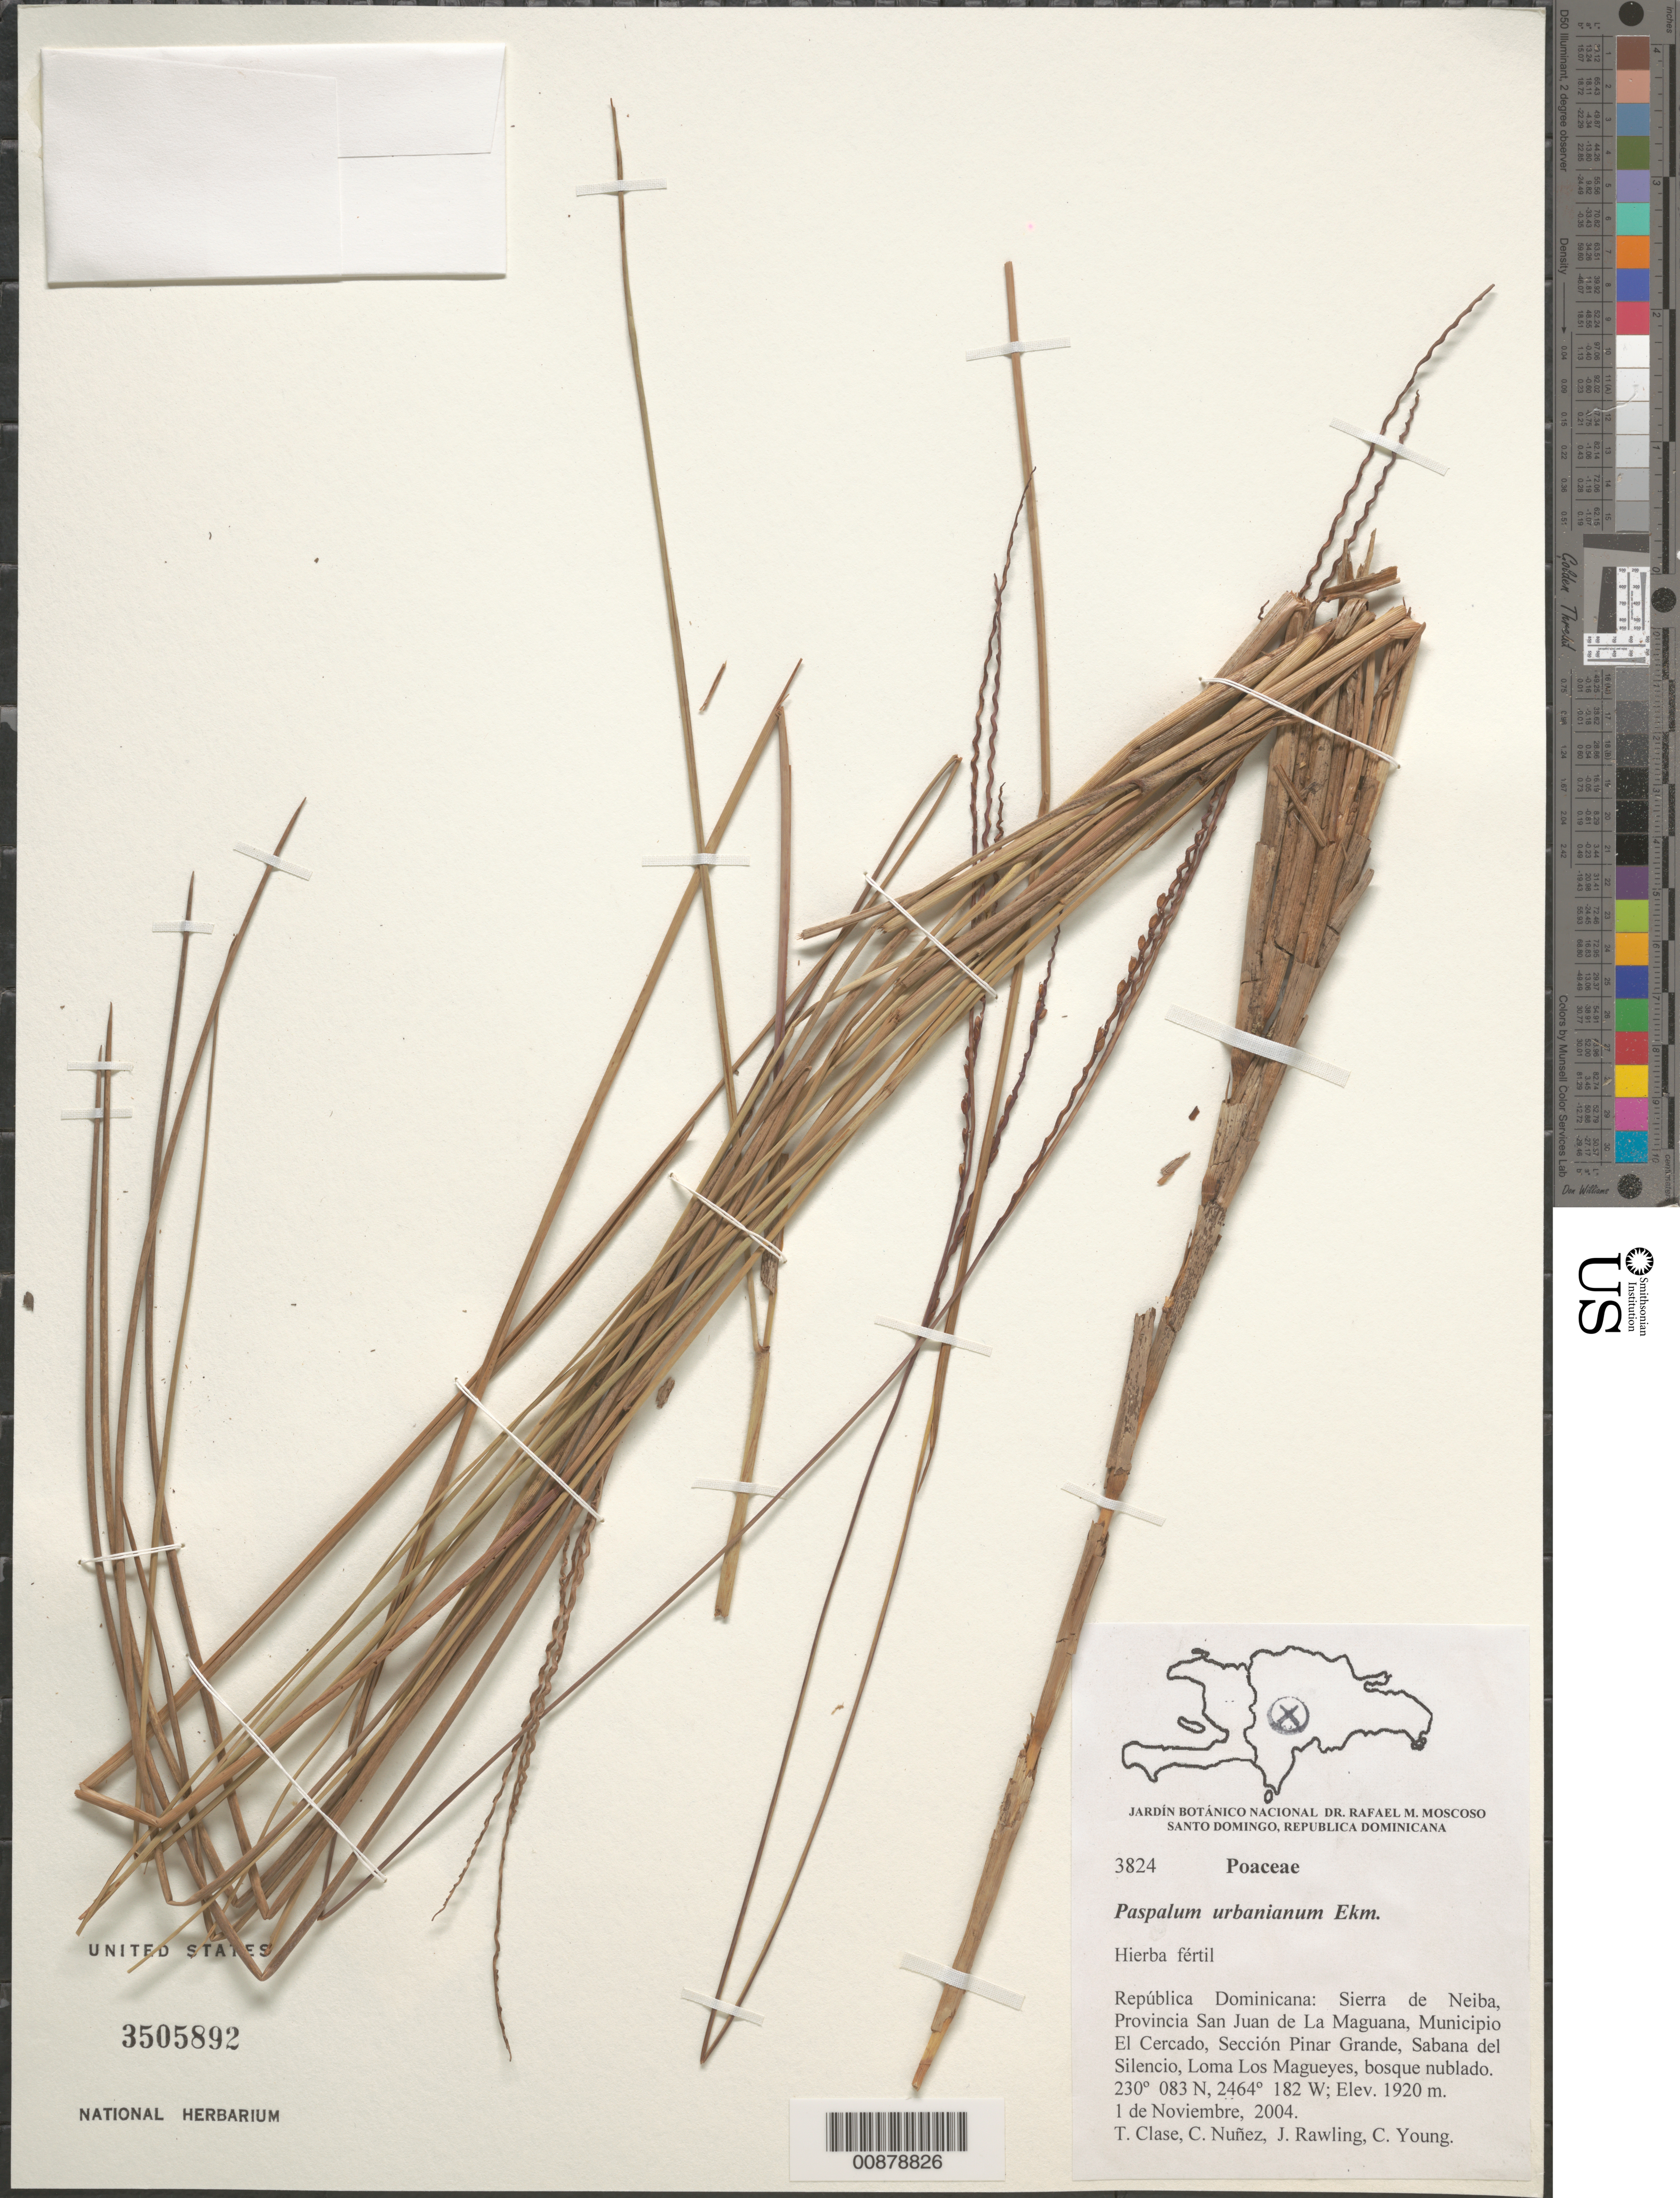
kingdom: Plantae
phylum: Tracheophyta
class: Liliopsida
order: Poales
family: Poaceae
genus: Paspalum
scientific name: Paspalum urbanianum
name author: Ekman ex Hitchc.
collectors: T. Clase, C. Nunez, J. Rawling & C. Young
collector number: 3824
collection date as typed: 01 Nov 2004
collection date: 2004-11-01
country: Dominican Republic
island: Hispaniola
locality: Sierra de Neiba, Prov. San Juan de La Maguana, Mun. El Cercado, Sección Pinar Grande Paraje La Navaja, Sabana del Silencio, Loma Los Magueyes.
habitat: Bosque nublado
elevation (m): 1920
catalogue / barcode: US 3505892